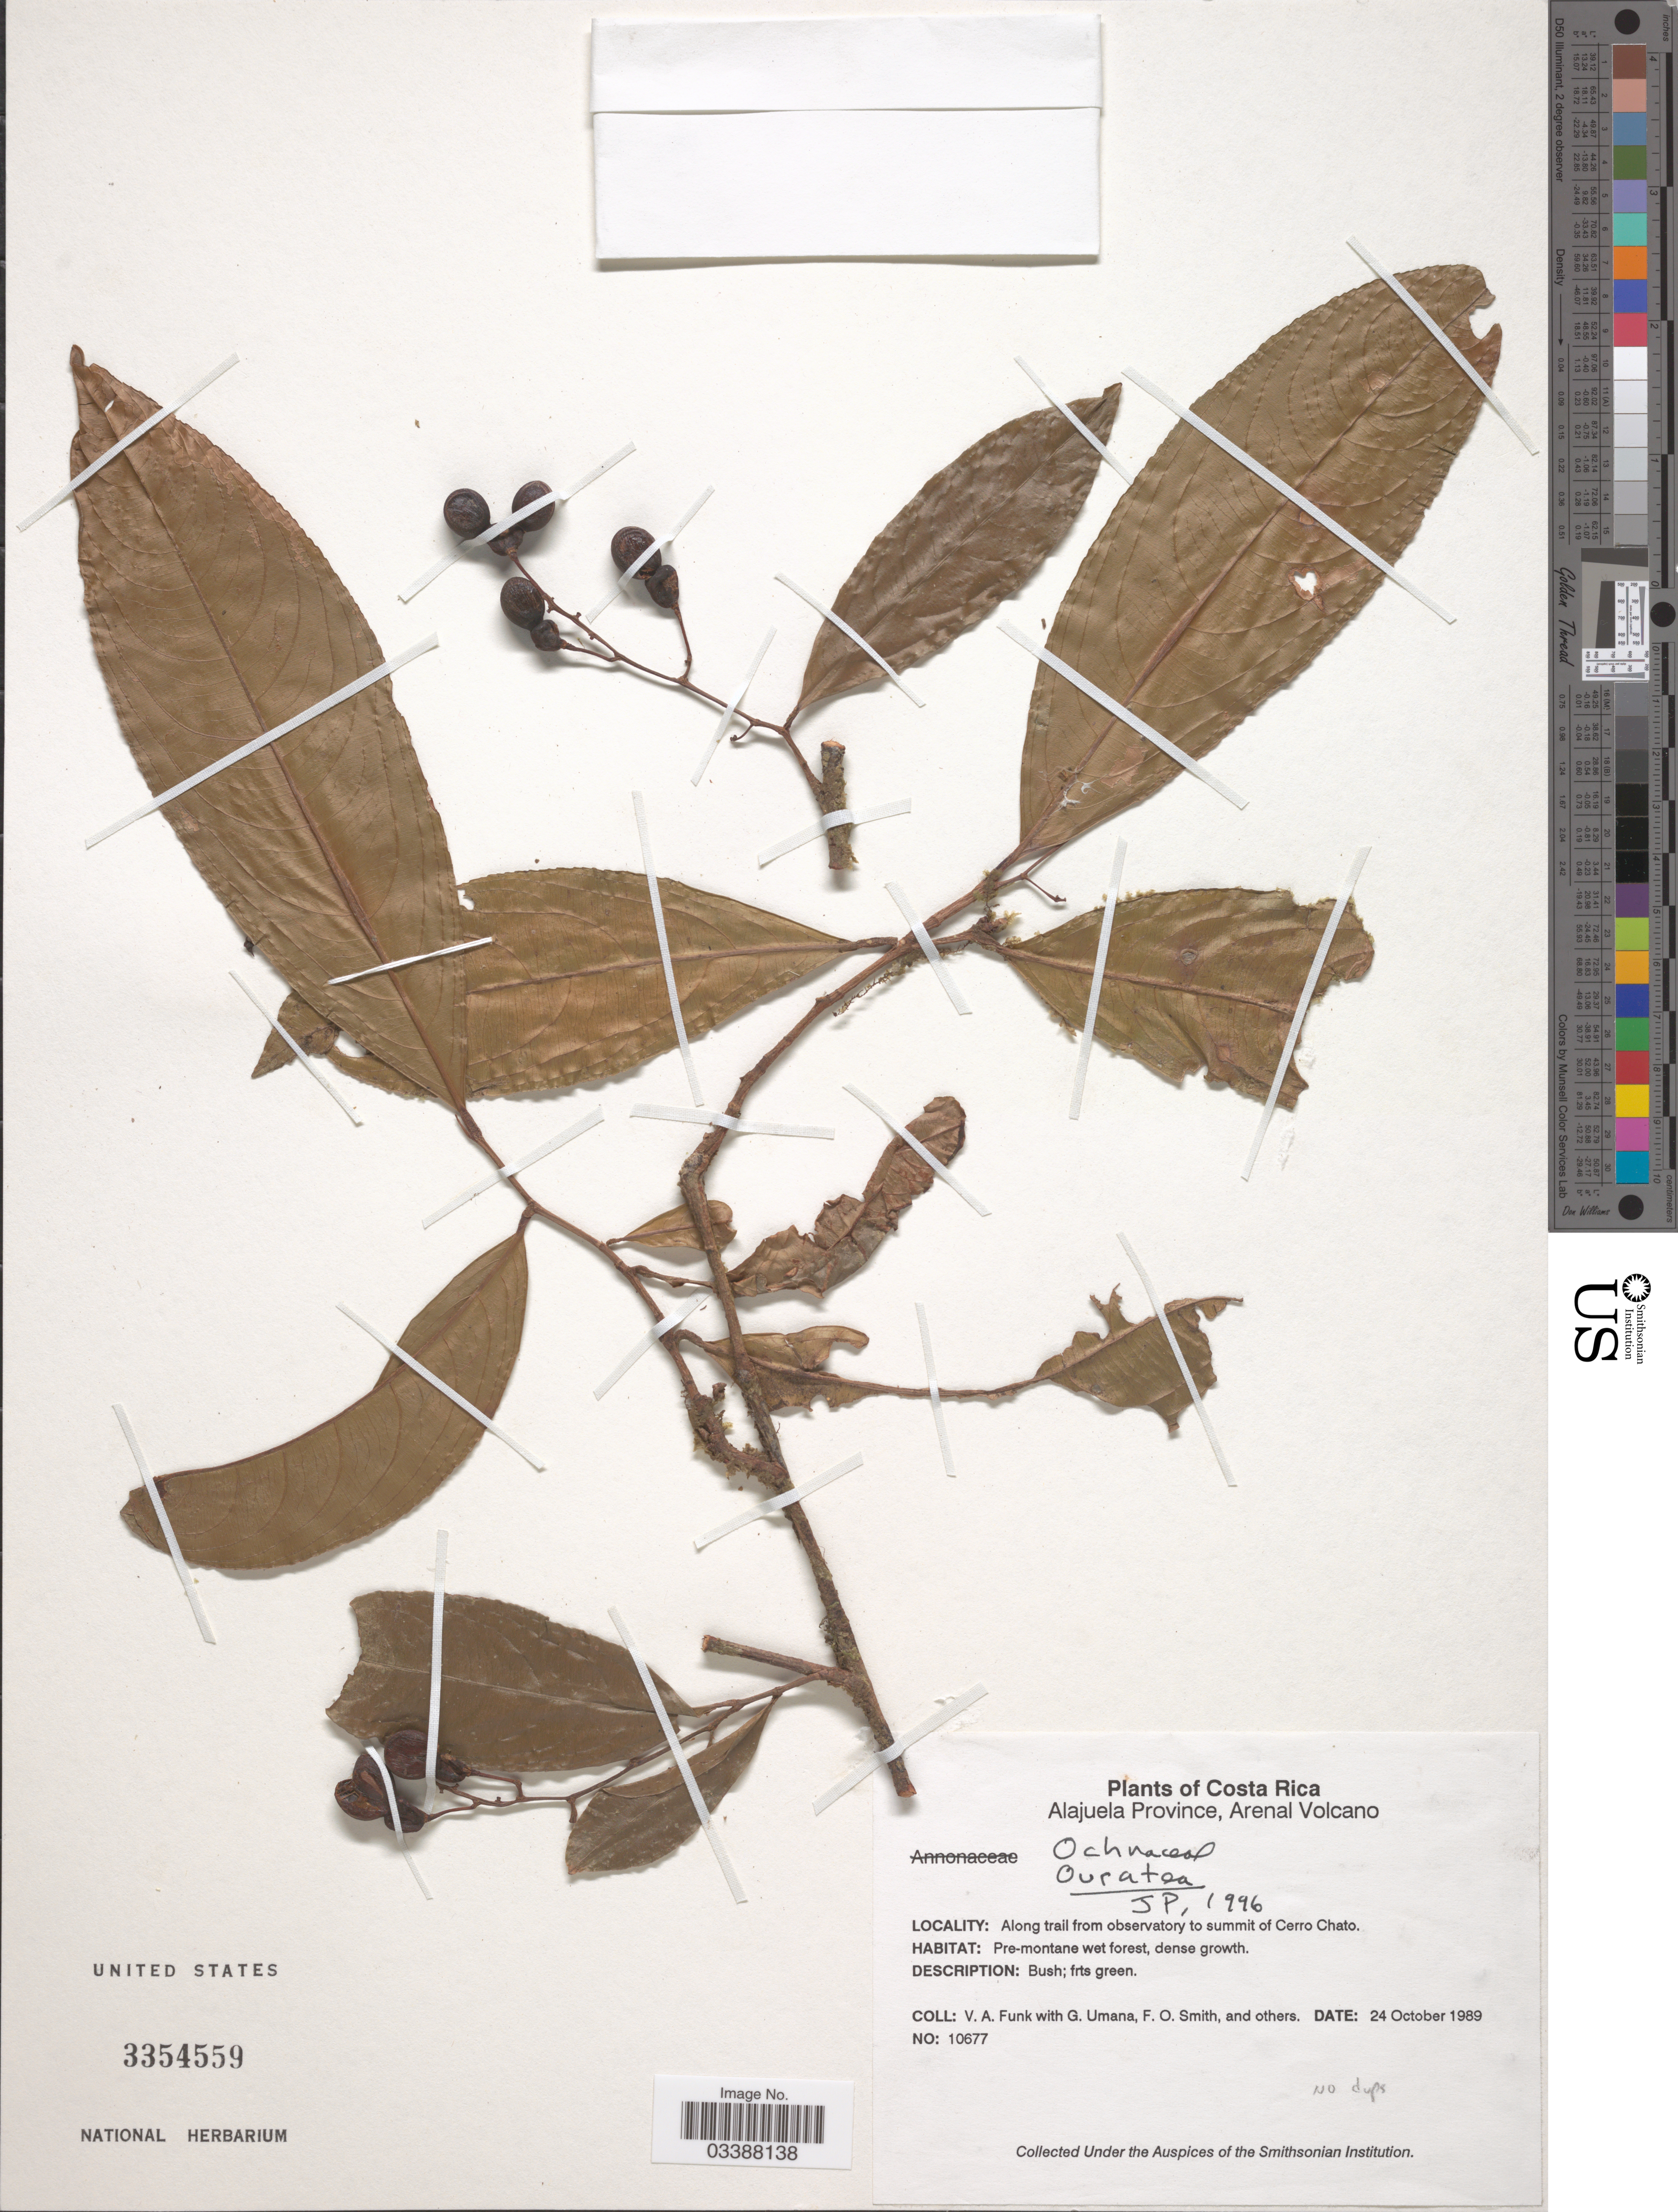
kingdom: Plantae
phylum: Tracheophyta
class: Magnoliopsida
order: Malpighiales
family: Ochnaceae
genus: Ouratea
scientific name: Ouratea sp.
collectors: V. Funk, G. Umana, F. Smith & et al.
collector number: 10677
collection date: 1989-10-24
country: Costa Rica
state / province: Alajuela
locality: Arenal Volcano. Along trail from observatory to summit of Cerro Chato.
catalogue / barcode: US 3354559